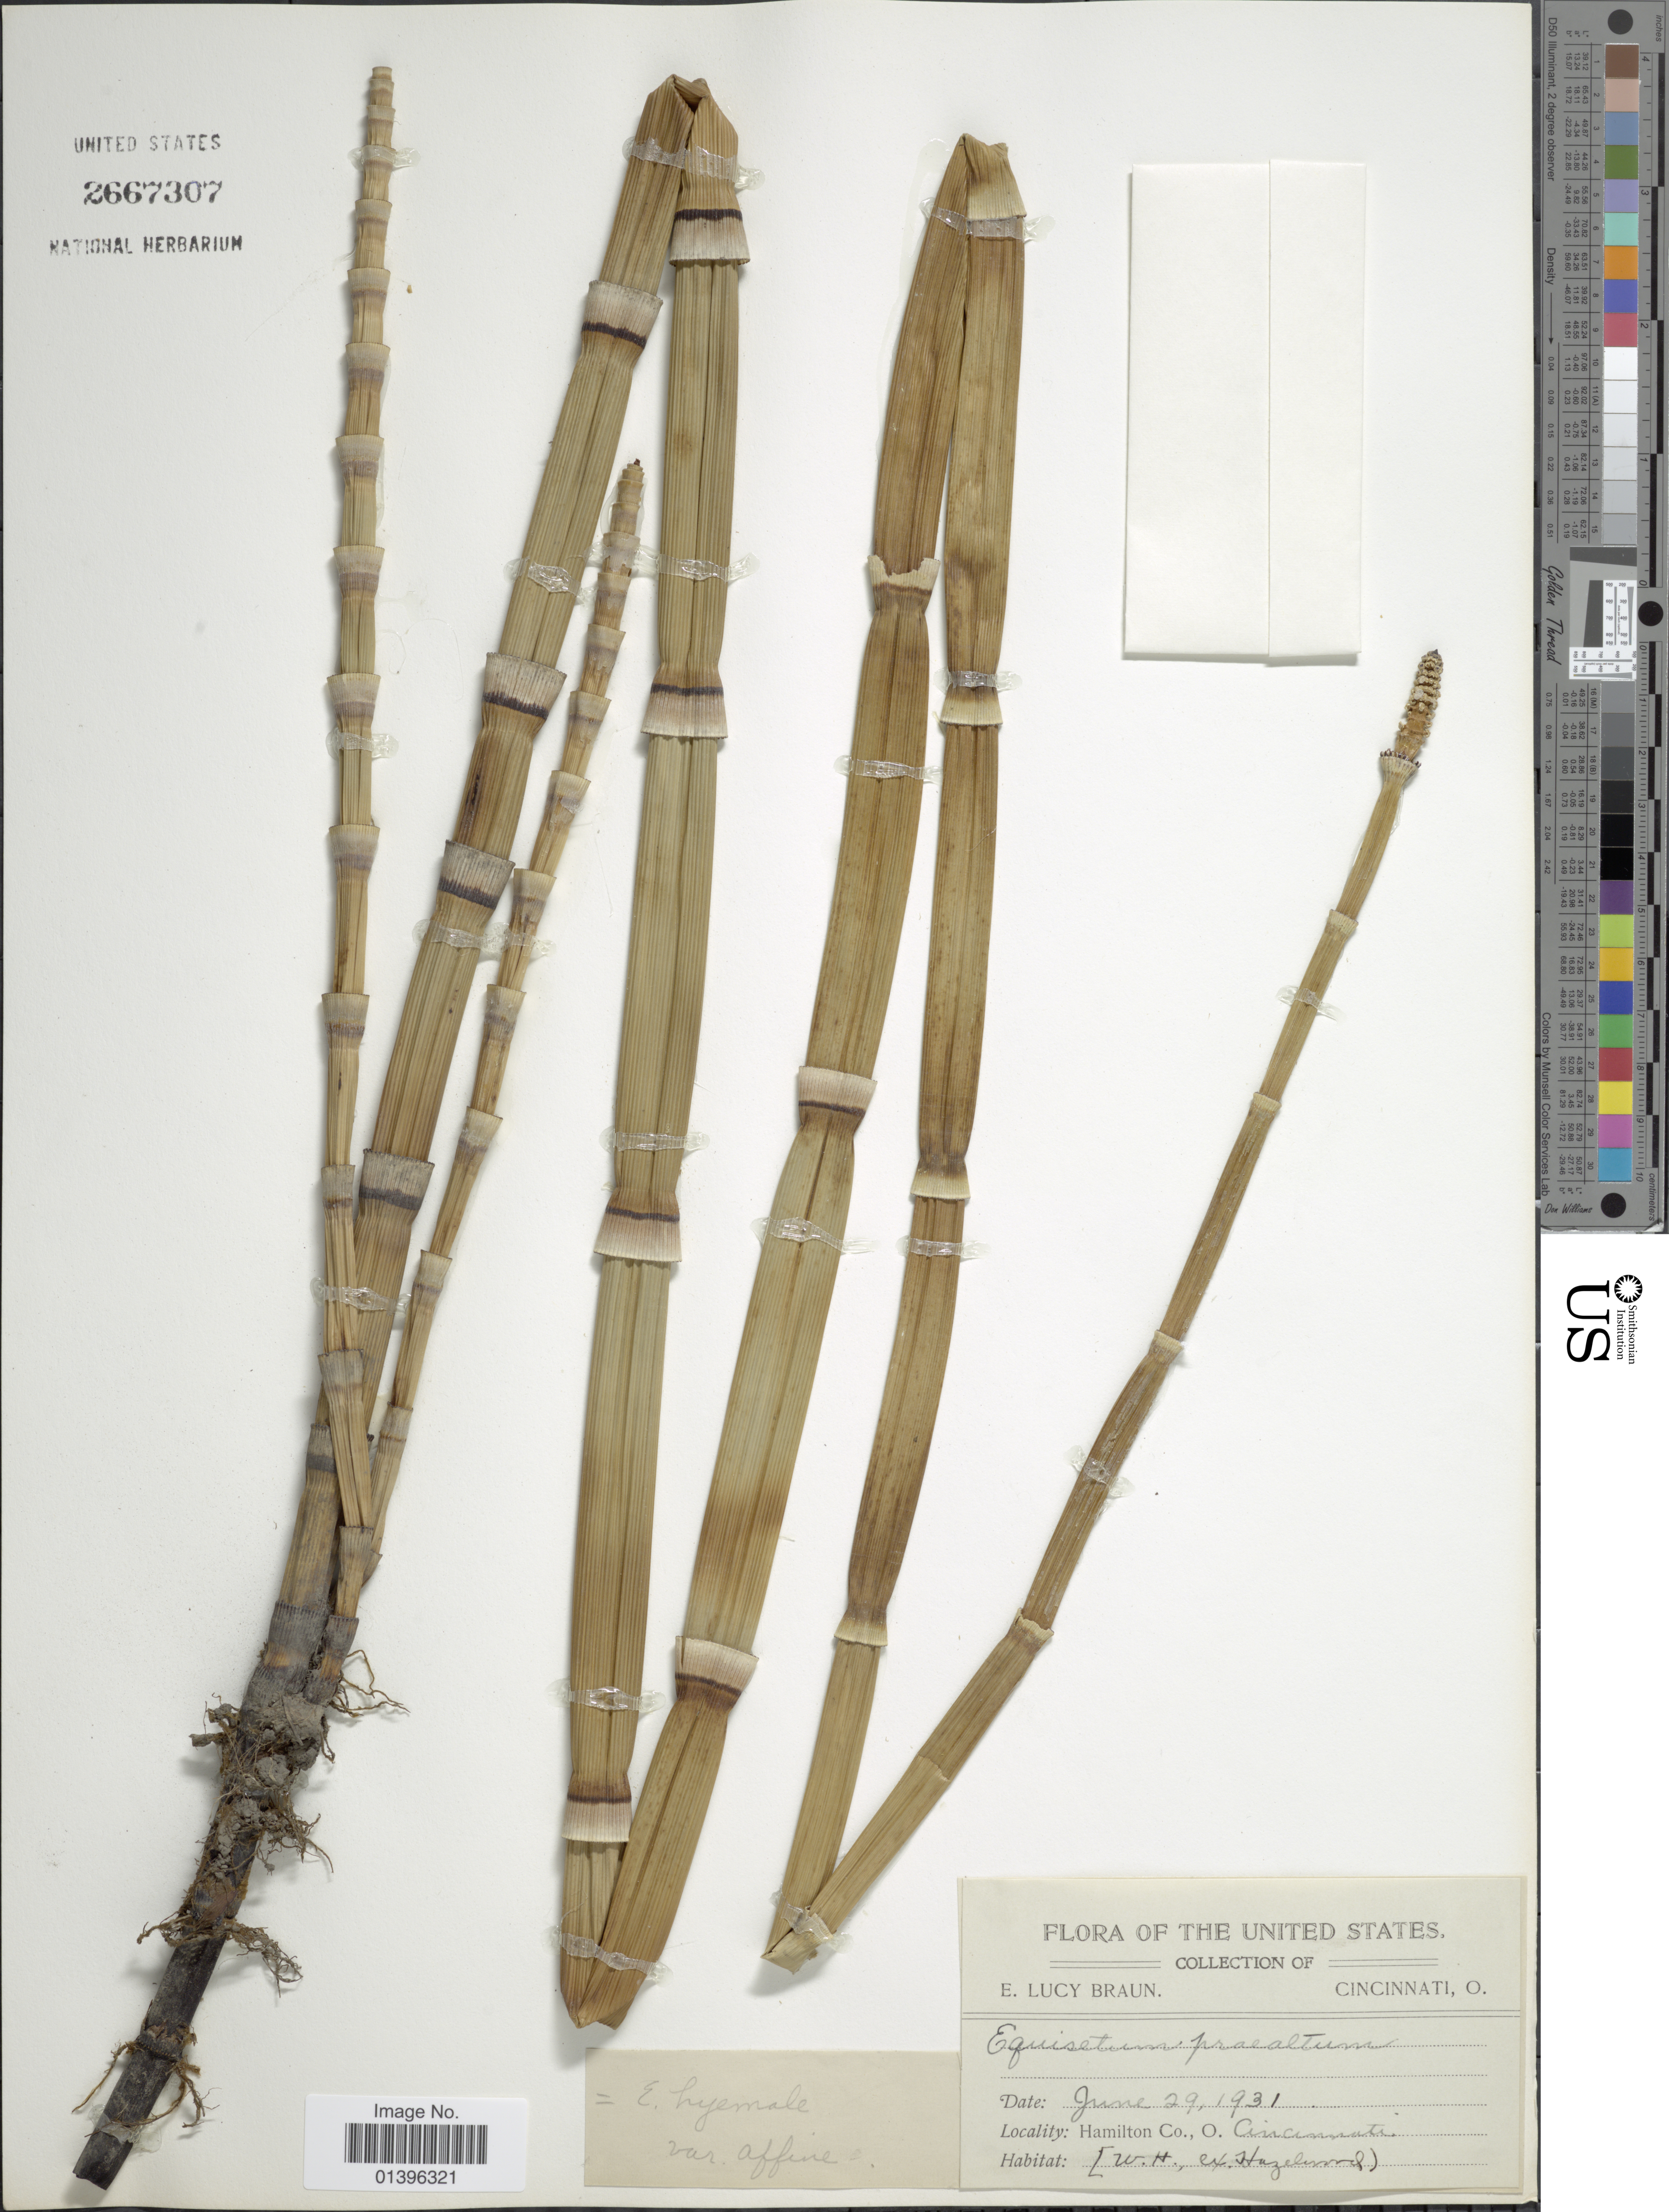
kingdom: Plantae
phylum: Tracheophyta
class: Polypodiopsida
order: Equisetales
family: Equisetaceae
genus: Equisetum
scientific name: Equisetum hyemale var. affine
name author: (Engelm.) A.A. Eaton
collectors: E. L. Braun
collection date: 1931-06-29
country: United States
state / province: Ohio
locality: Hamilton Co., Cincinnati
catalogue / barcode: US 2667307